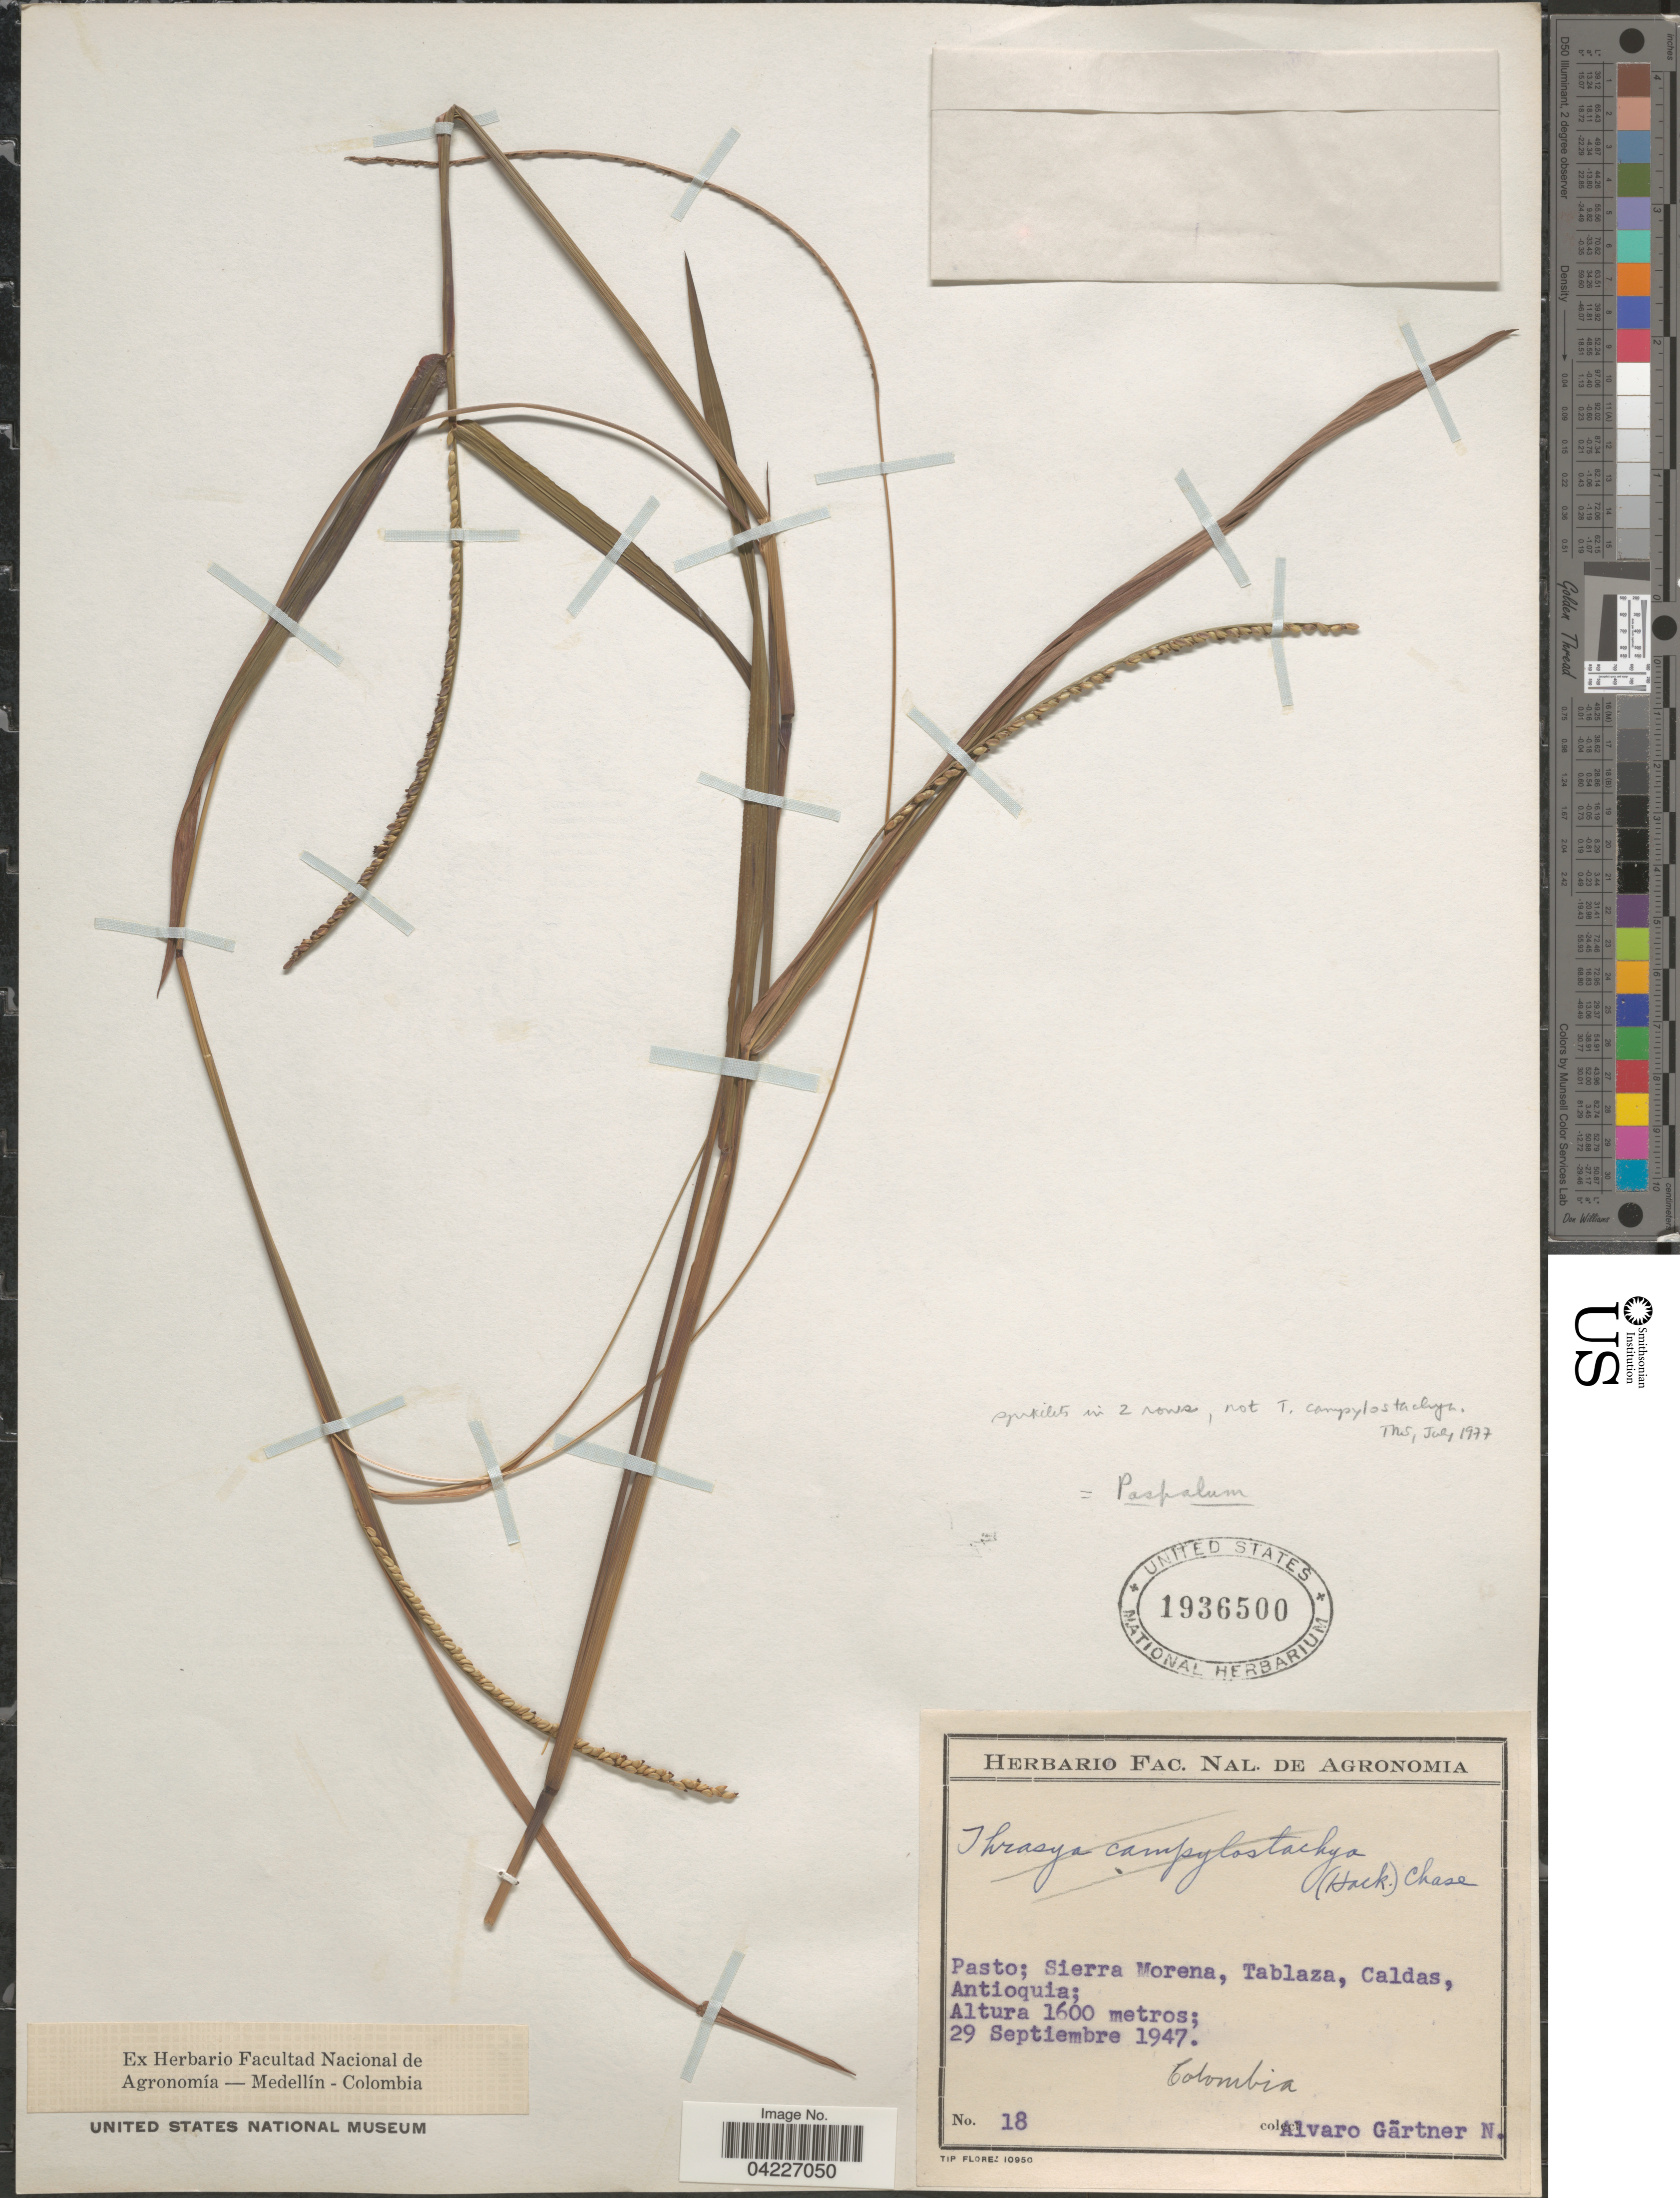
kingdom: Plantae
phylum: Tracheophyta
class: Liliopsida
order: Poales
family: Poaceae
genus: Paspalum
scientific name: Paspalum sp.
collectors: A. Gartner N.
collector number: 18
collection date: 1947-09-29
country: Colombia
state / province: Antioquia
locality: Pasto; Sierra Morena, Tablaza, Caldas.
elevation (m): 1600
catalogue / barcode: US 1936500